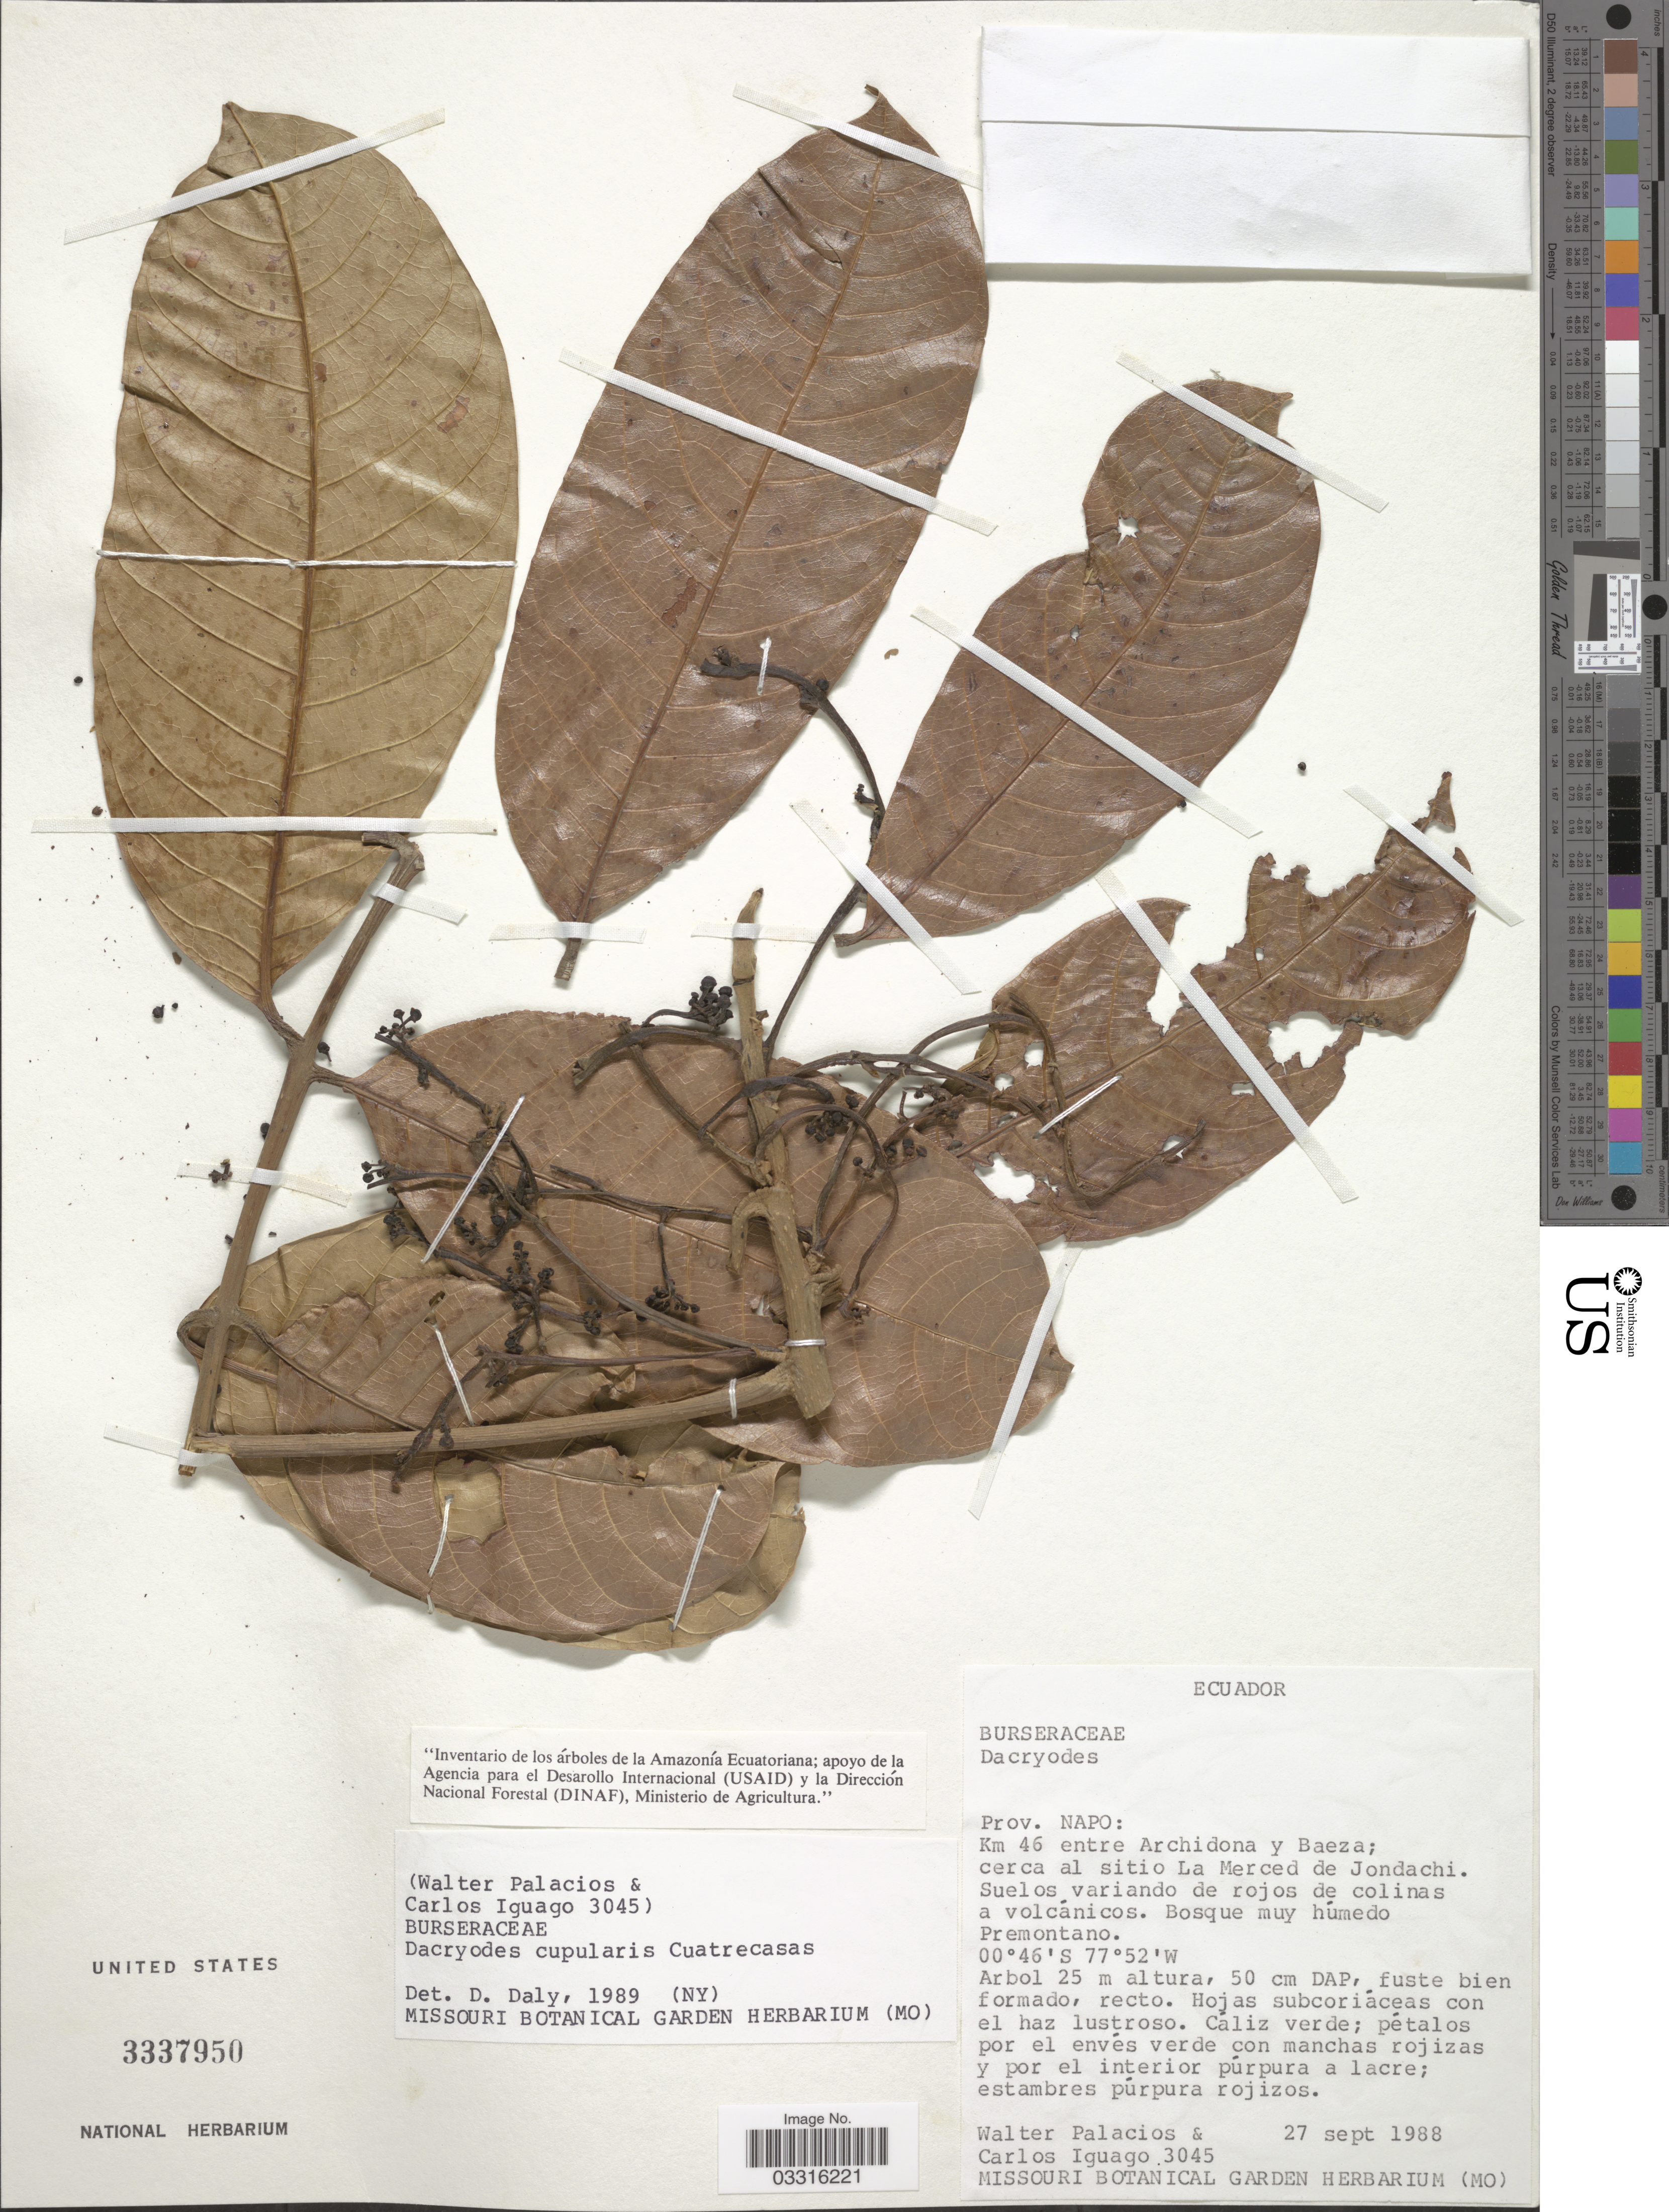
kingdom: Plantae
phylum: Tracheophyta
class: Magnoliopsida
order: Sapindales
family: Burseraceae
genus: Dacryodes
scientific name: Dacryodes cupularis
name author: Cuatrec.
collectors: W. Palacios & C. Iguago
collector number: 3045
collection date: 1988-09-27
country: Ecuador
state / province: Napo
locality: Km 46 entre Archidona y Baeza; cerca al sitio La Merced de Jondachi.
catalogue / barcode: US 3337950